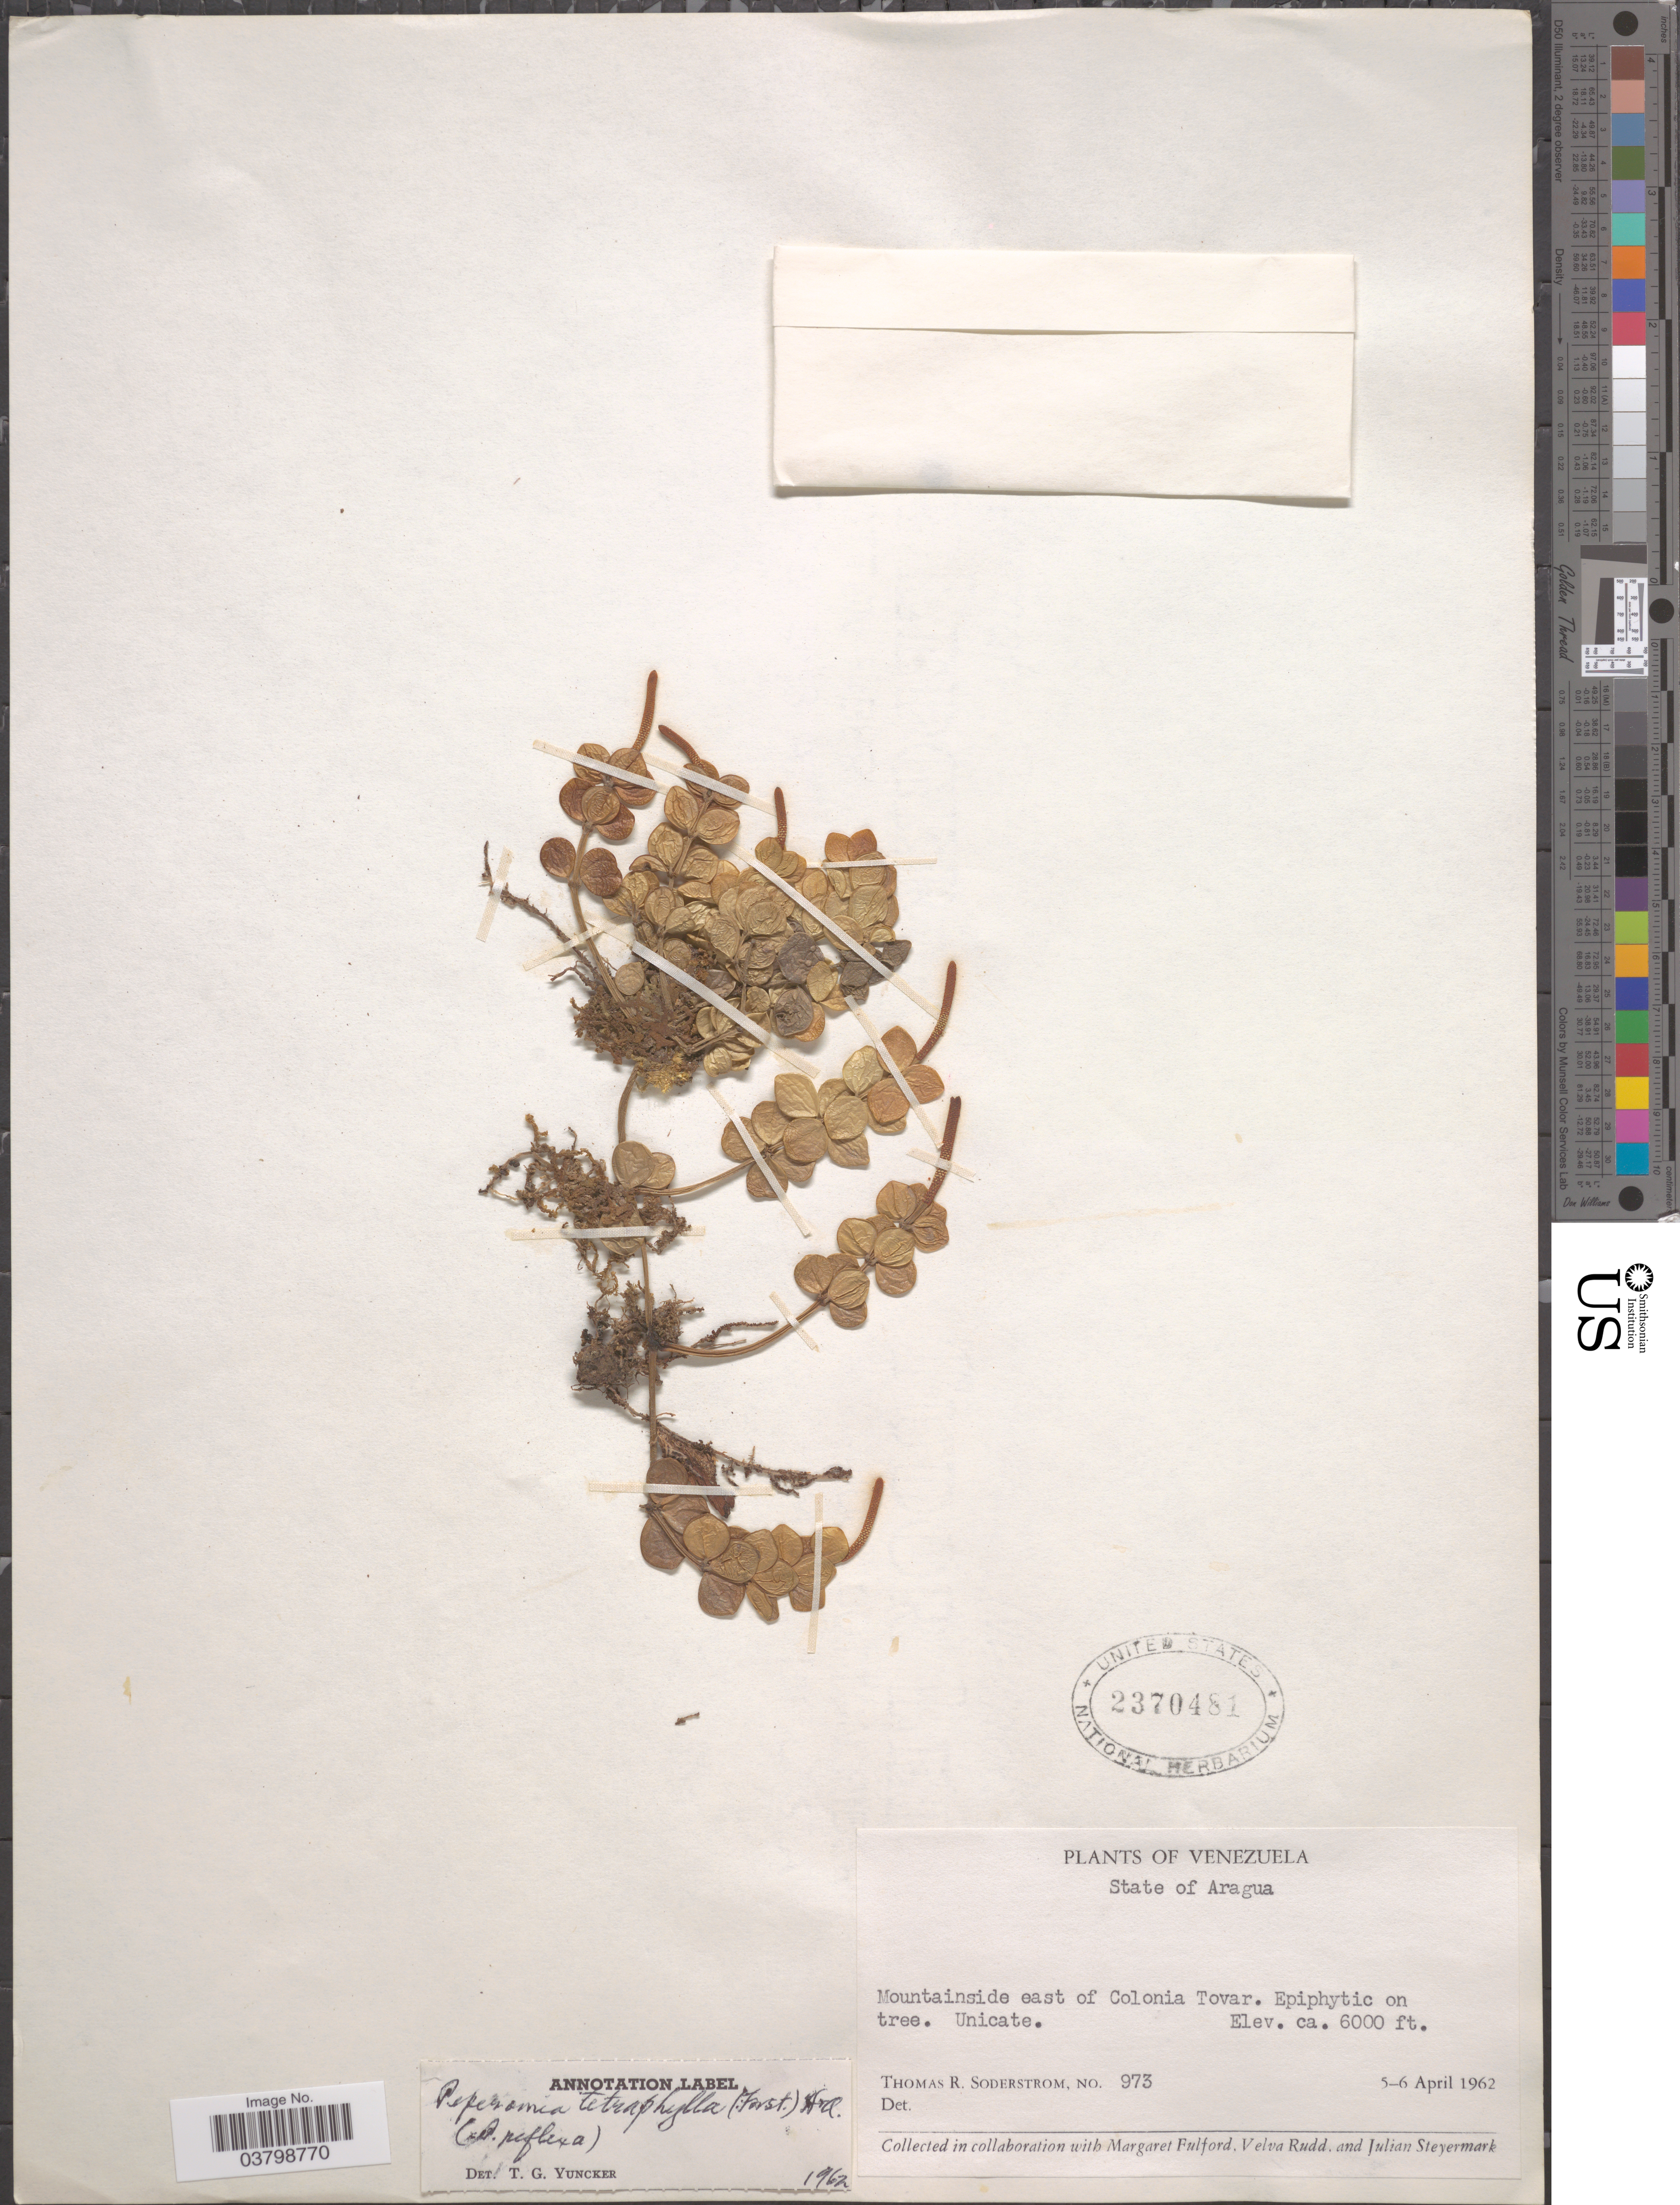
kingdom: Plantae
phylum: Tracheophyta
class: Magnoliopsida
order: Piperales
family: Piperaceae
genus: Peperomia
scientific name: Peperomia tetraphylla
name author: (G. Forst.) Hook. & Arn.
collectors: T. R. Soderstrom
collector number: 973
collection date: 1962-04-05/1962-04-06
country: Venezuela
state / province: Aragua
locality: Mountainside east of Colonia Tovar.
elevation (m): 1829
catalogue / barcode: US 2370481